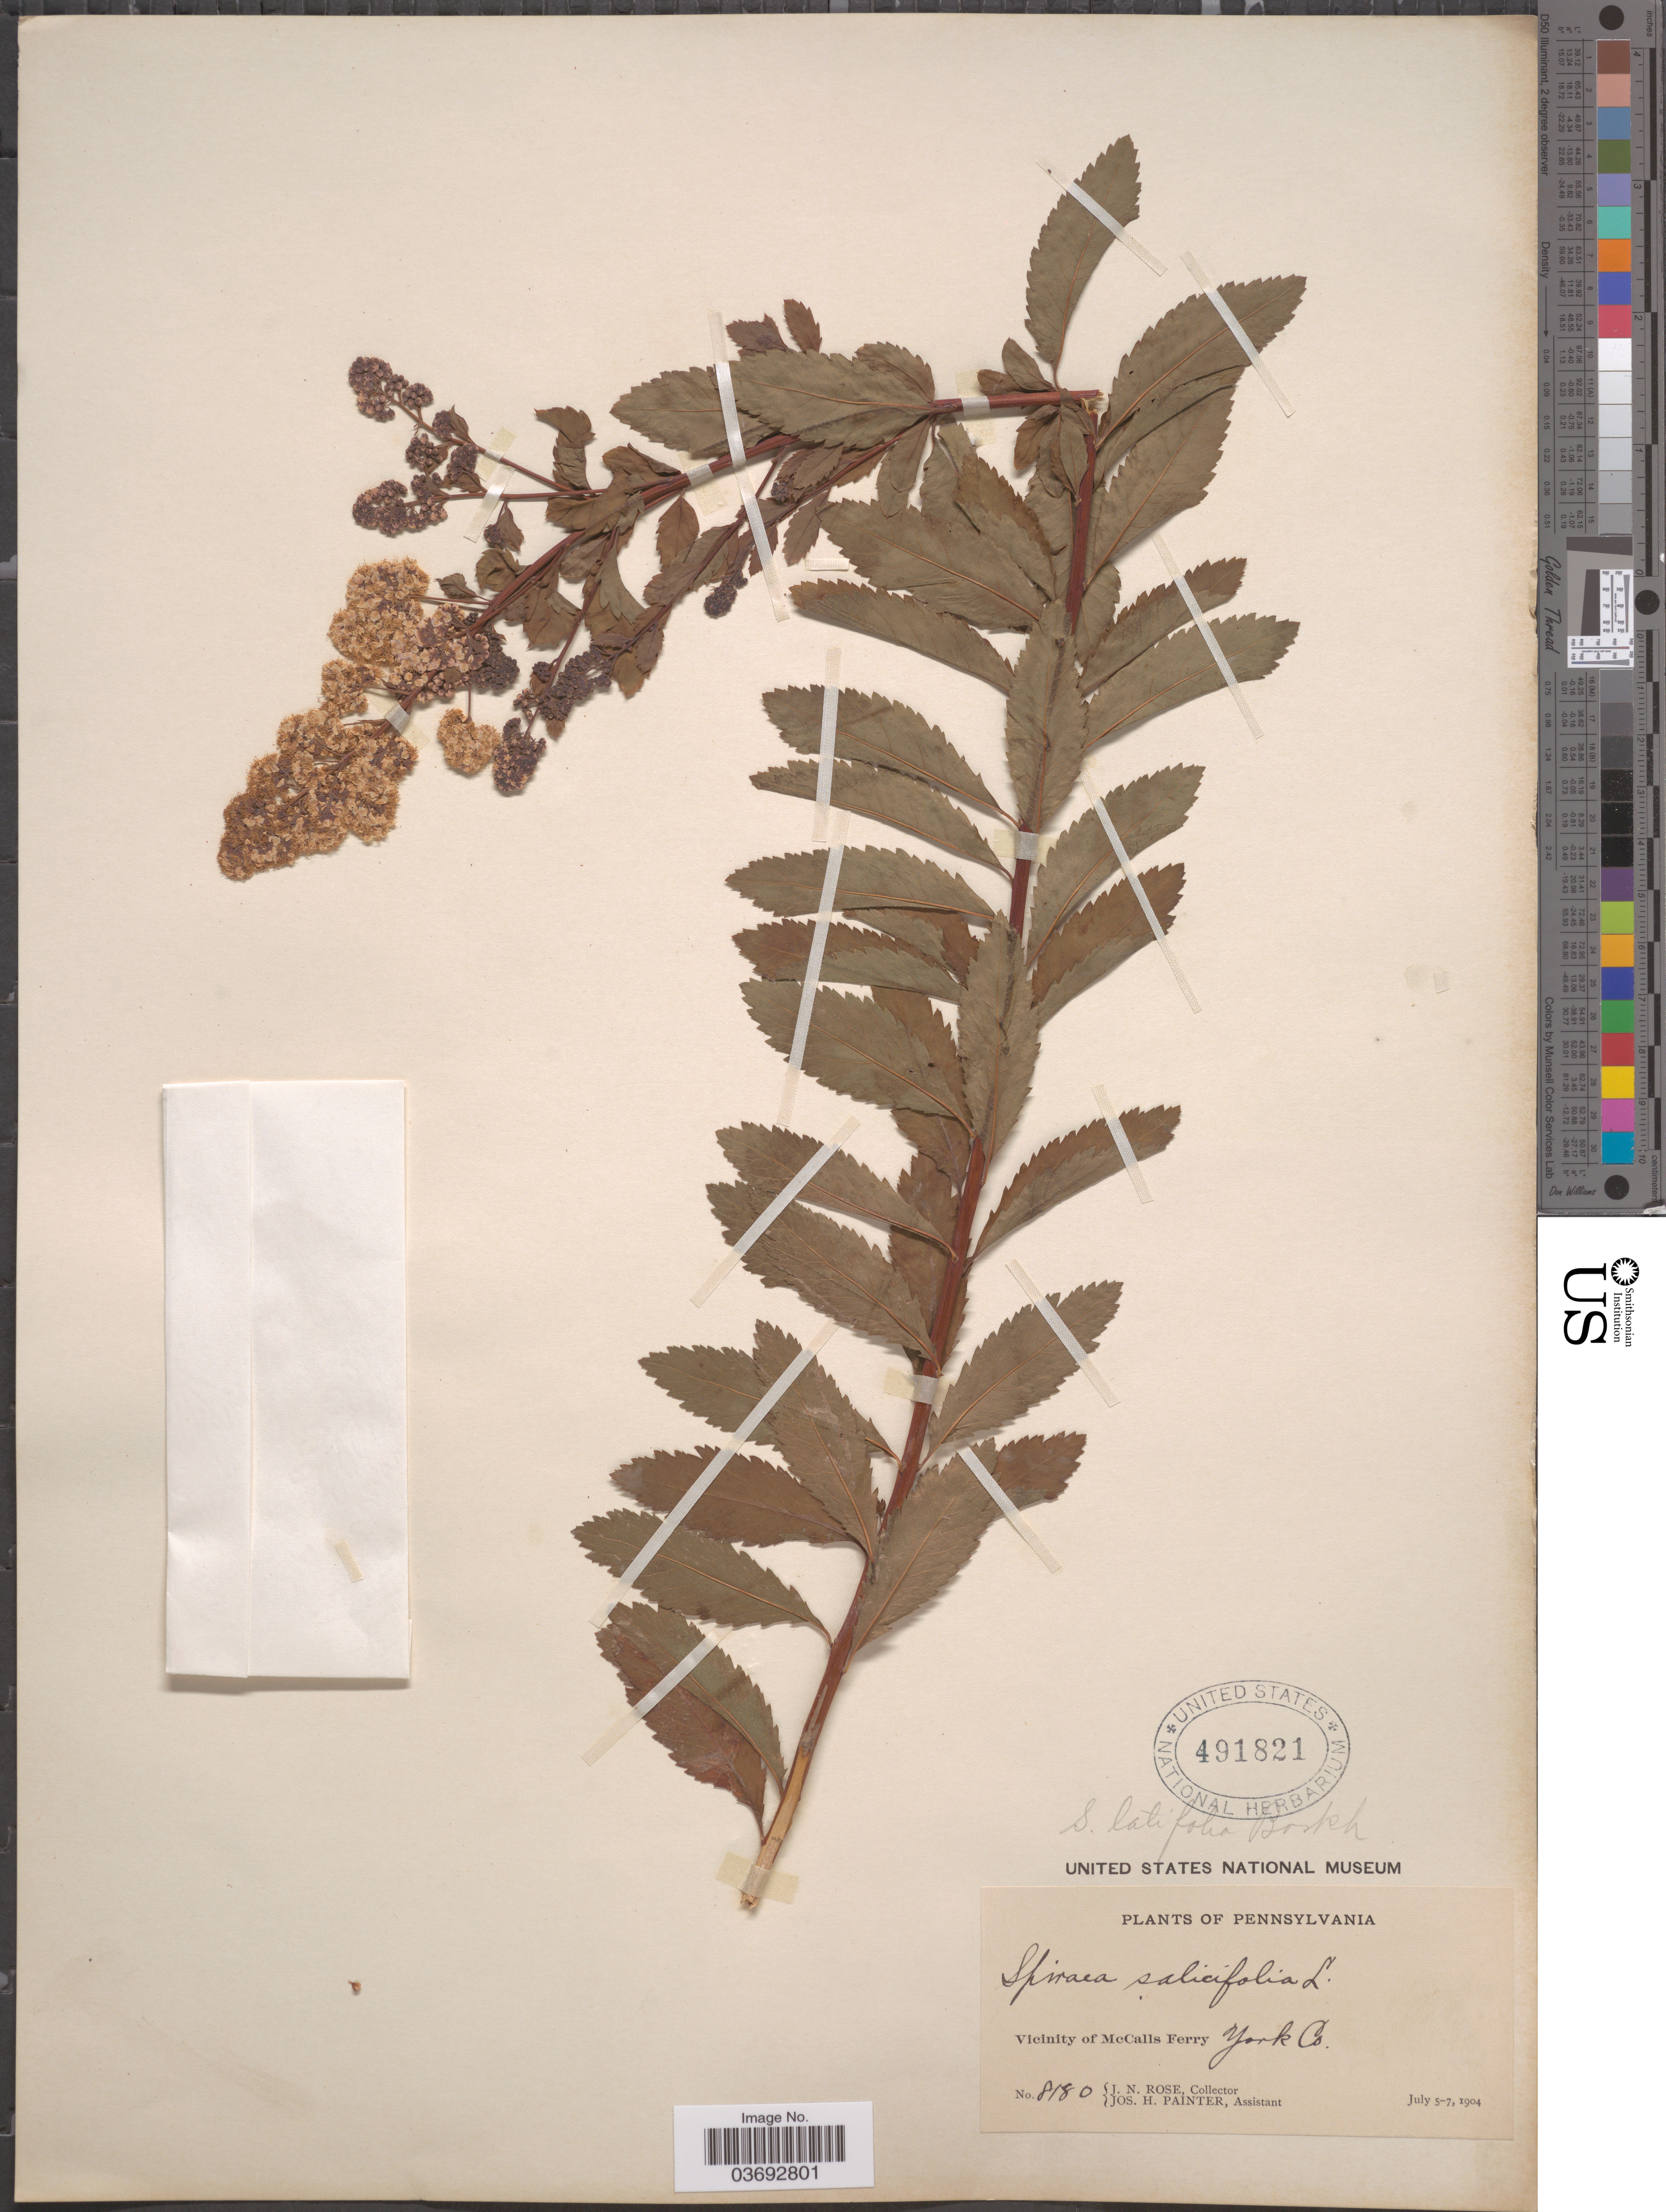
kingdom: Plantae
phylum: Tracheophyta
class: Magnoliopsida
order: Rosales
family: Rosaceae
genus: Spiraea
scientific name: Spiraea salicifolia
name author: L.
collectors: J. N. Rose & J. H. Painter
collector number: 8180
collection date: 1904-07-05/1904-07-07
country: United States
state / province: Pennsylvania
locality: Vicinity of McCalls Ferry, York Co.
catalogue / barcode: US 491821